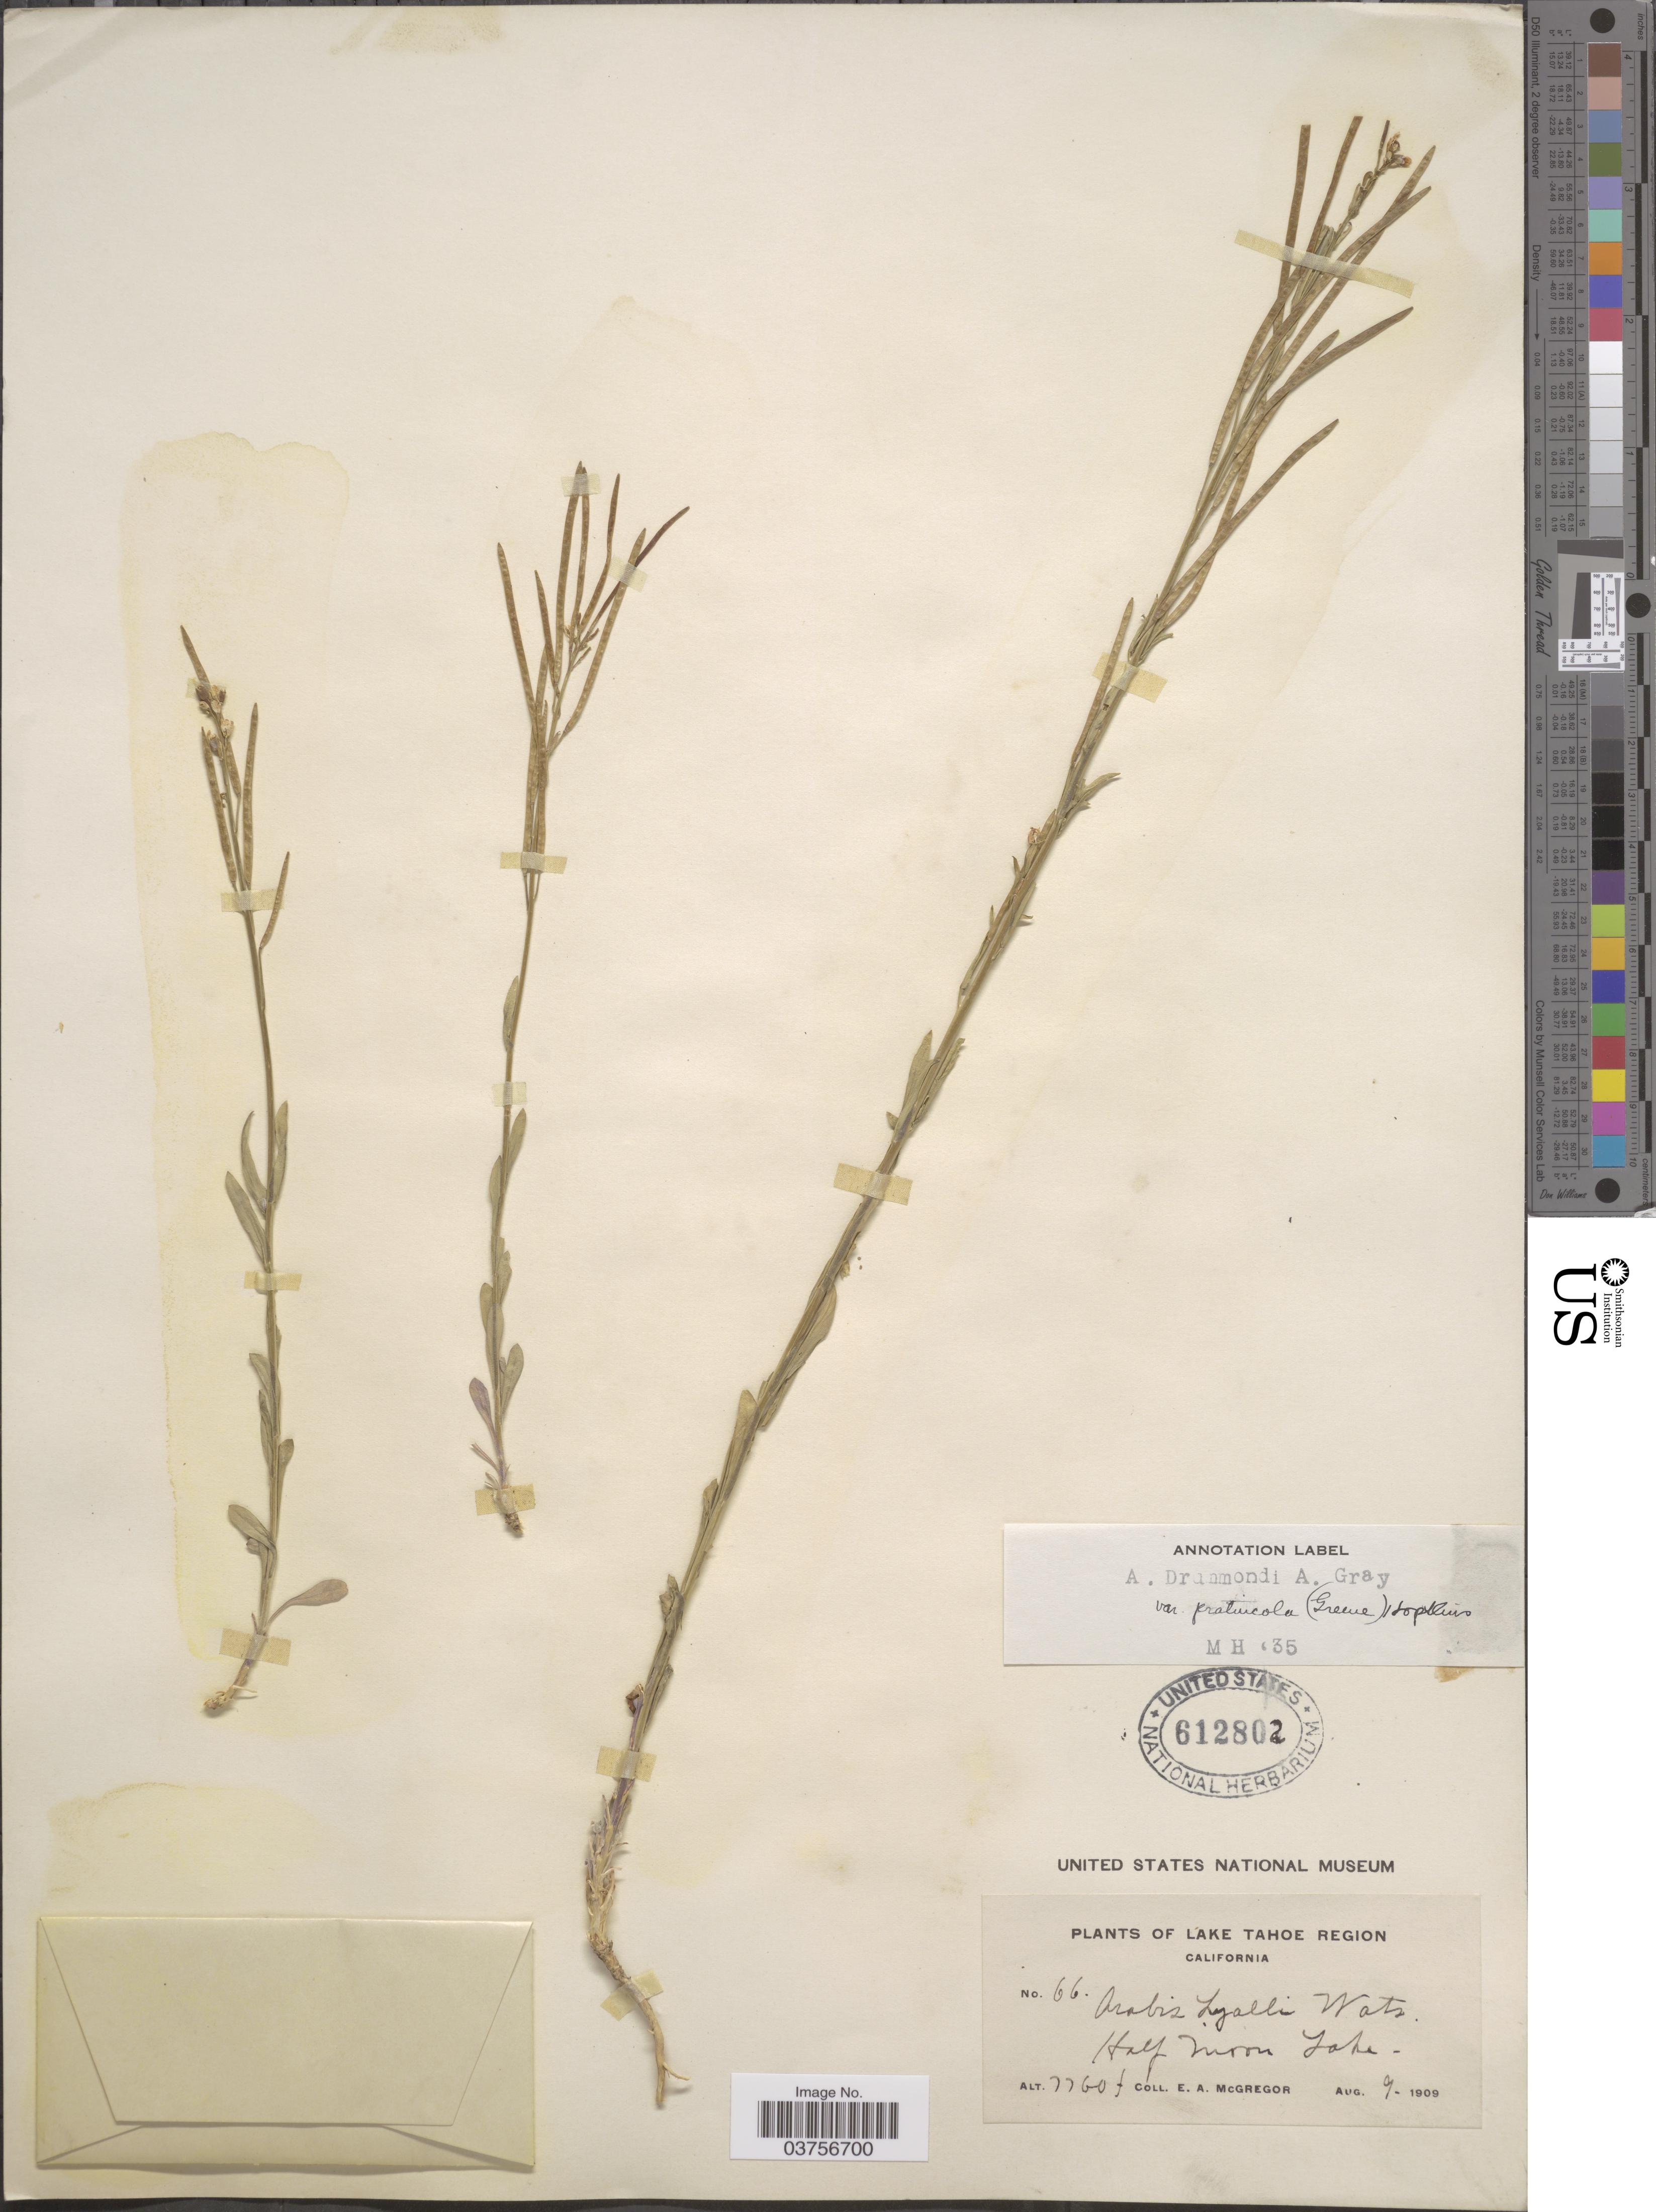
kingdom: Plantae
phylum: Tracheophyta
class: Magnoliopsida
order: Brassicales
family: Brassicaceae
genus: Arabis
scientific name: Arabis divaricarpa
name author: A. Nelson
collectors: E. A. McGregor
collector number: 66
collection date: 1909-08-09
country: United States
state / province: California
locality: Lake Tahoe Region. Half Moon Lake.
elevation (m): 2365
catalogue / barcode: US 612802